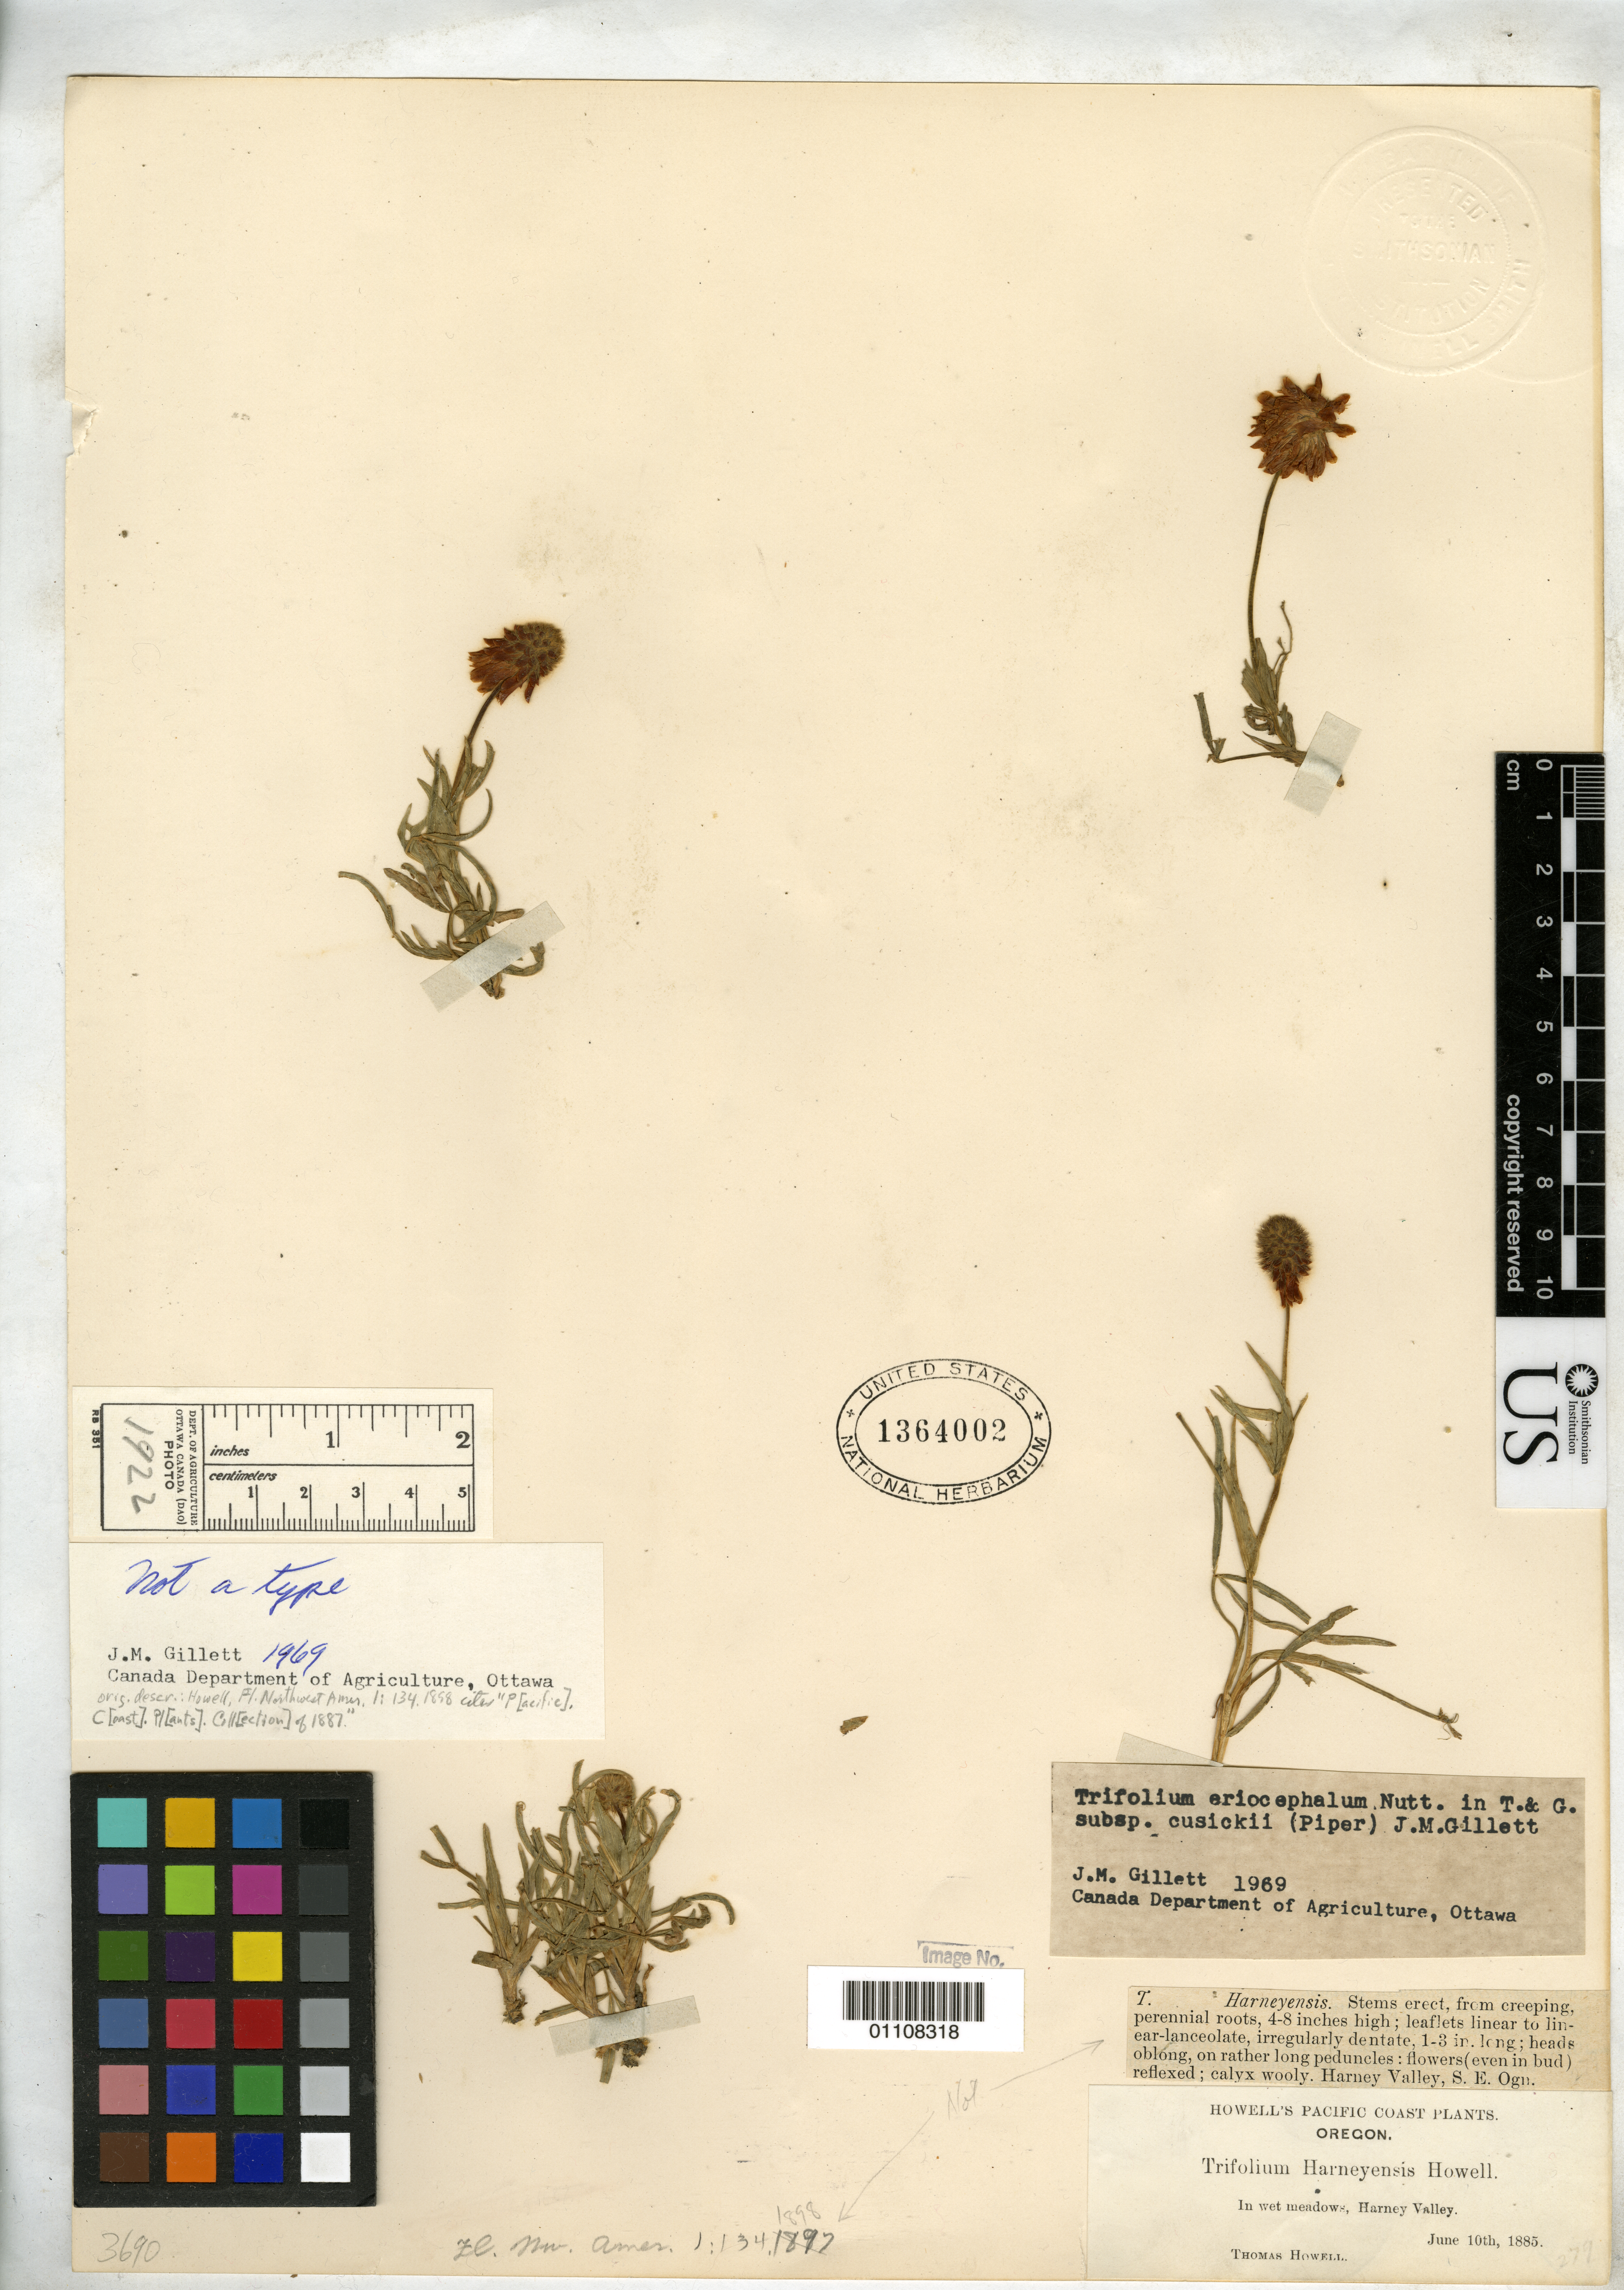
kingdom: Plantae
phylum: Tracheophyta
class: Magnoliopsida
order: Fabales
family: Fabaceae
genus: Trifolium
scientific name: Trifolium harneyense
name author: Howell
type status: Possible Type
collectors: T. J. Howell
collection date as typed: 10 Jun 1885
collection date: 1885-06-10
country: United States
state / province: Oregon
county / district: Harney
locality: Harney valley.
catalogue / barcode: US 1364002